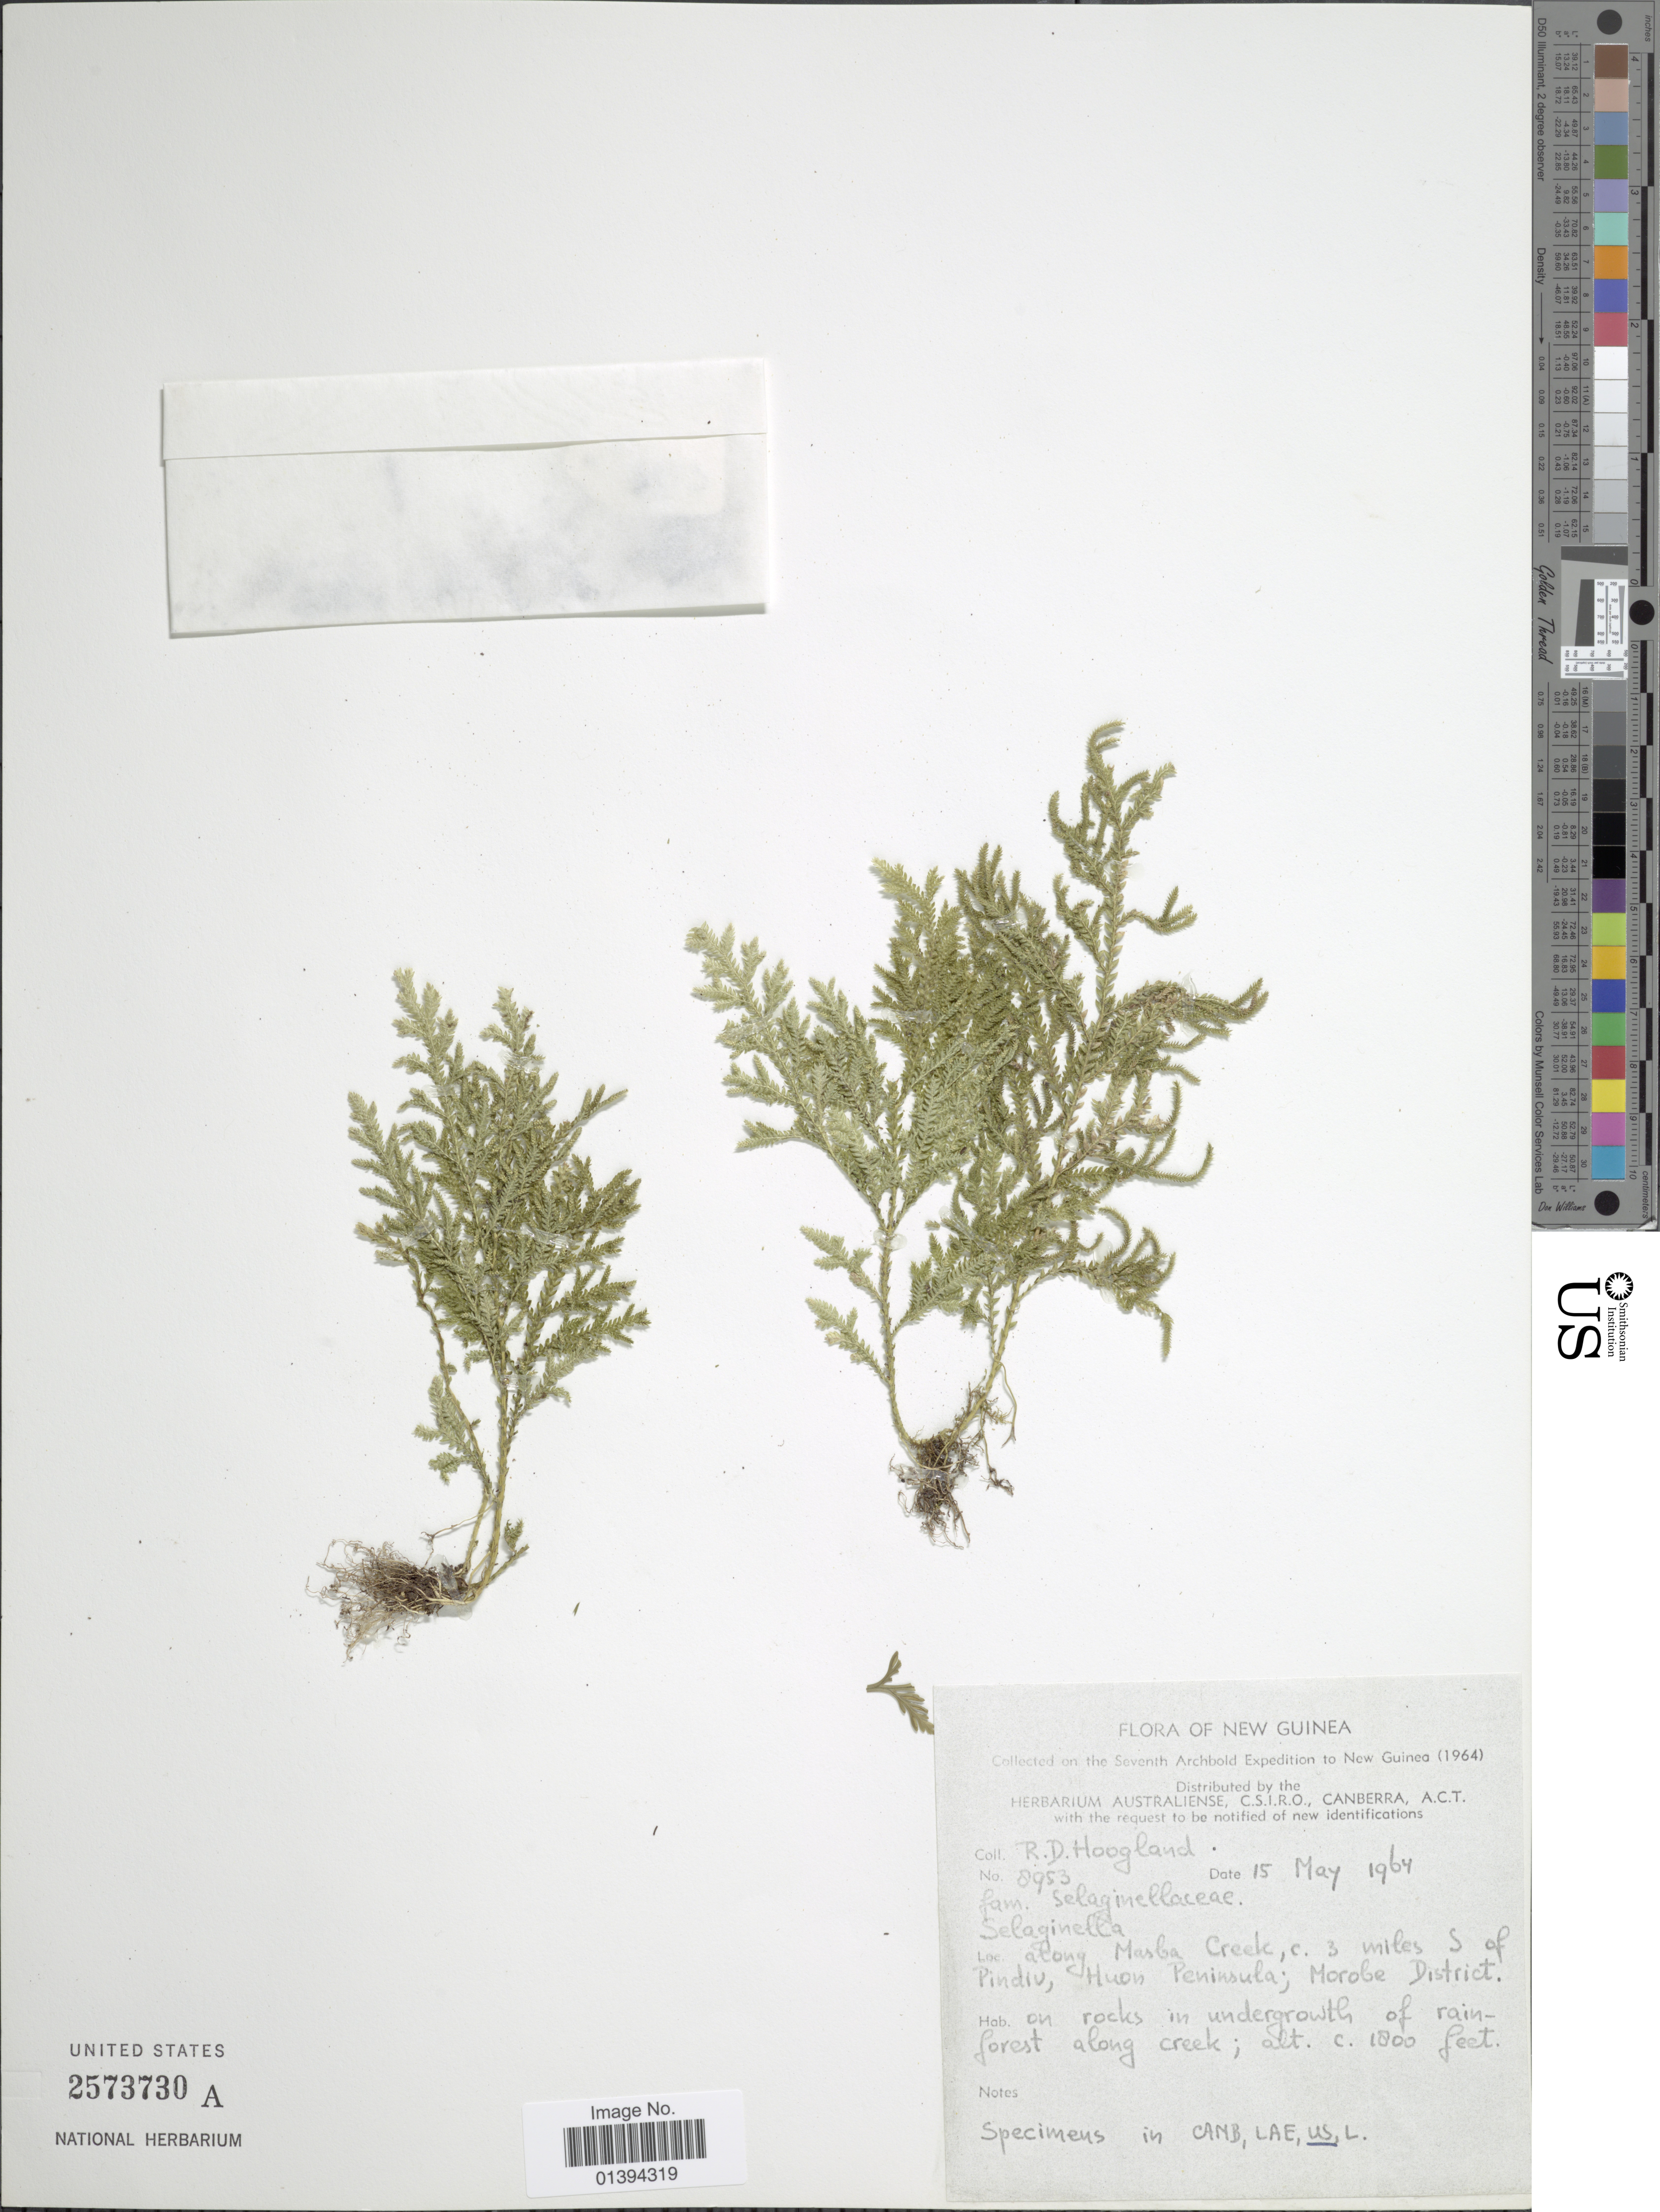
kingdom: Plantae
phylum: Tracheophyta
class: Lycopodiopsida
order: Selaginellales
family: Selaginellaceae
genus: Selaginella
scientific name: Selaginella sp.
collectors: R. D. Hoogland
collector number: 8953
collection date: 1964-05-15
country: Papua New Guinea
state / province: Morobe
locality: Along Masba Creek, c. 3 miles S of Pindiv, Huon Peninsula; Morobe district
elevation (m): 549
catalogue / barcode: US 2573730A